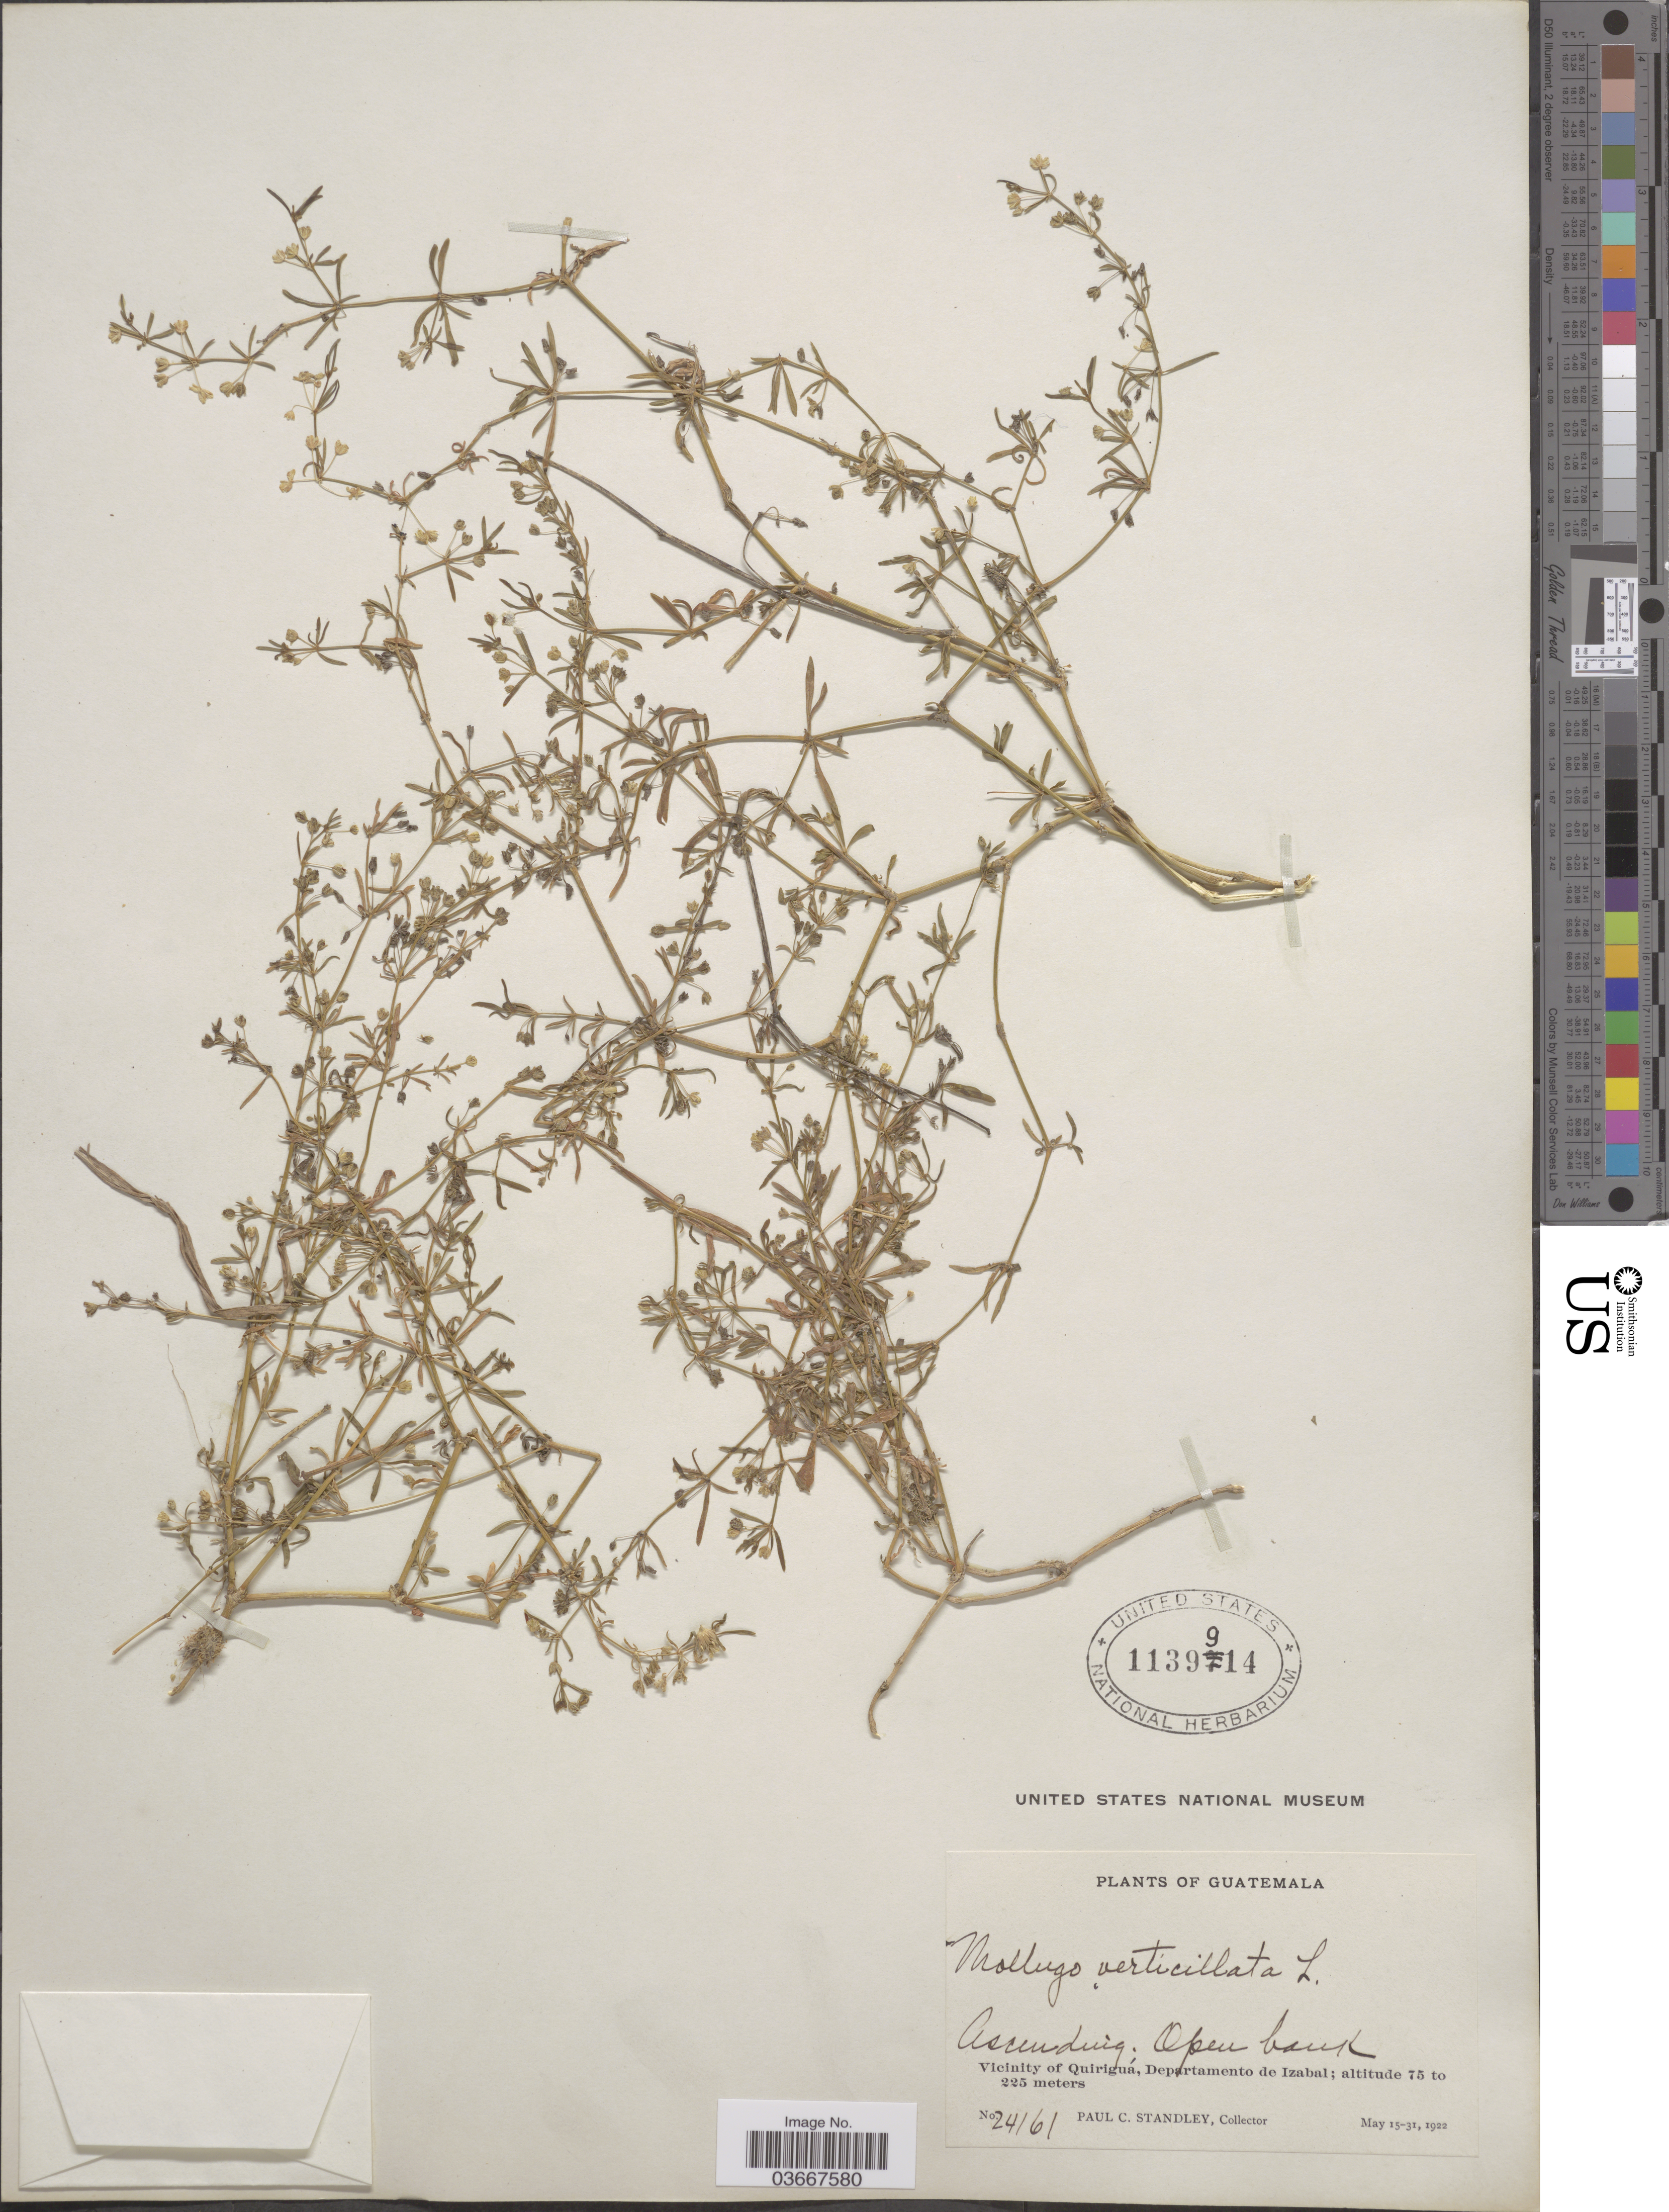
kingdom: Plantae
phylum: Tracheophyta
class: Magnoliopsida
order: Caryophyllales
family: Molluginaceae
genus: Mollugo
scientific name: Mollugo verticillata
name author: L.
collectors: P. C. Standley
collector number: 24161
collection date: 1922-05-15/1922-05-31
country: Guatemala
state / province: Izabal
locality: Vicinity of Quiriguá, Departamento de Izabal.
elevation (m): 75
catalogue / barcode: US 1139914